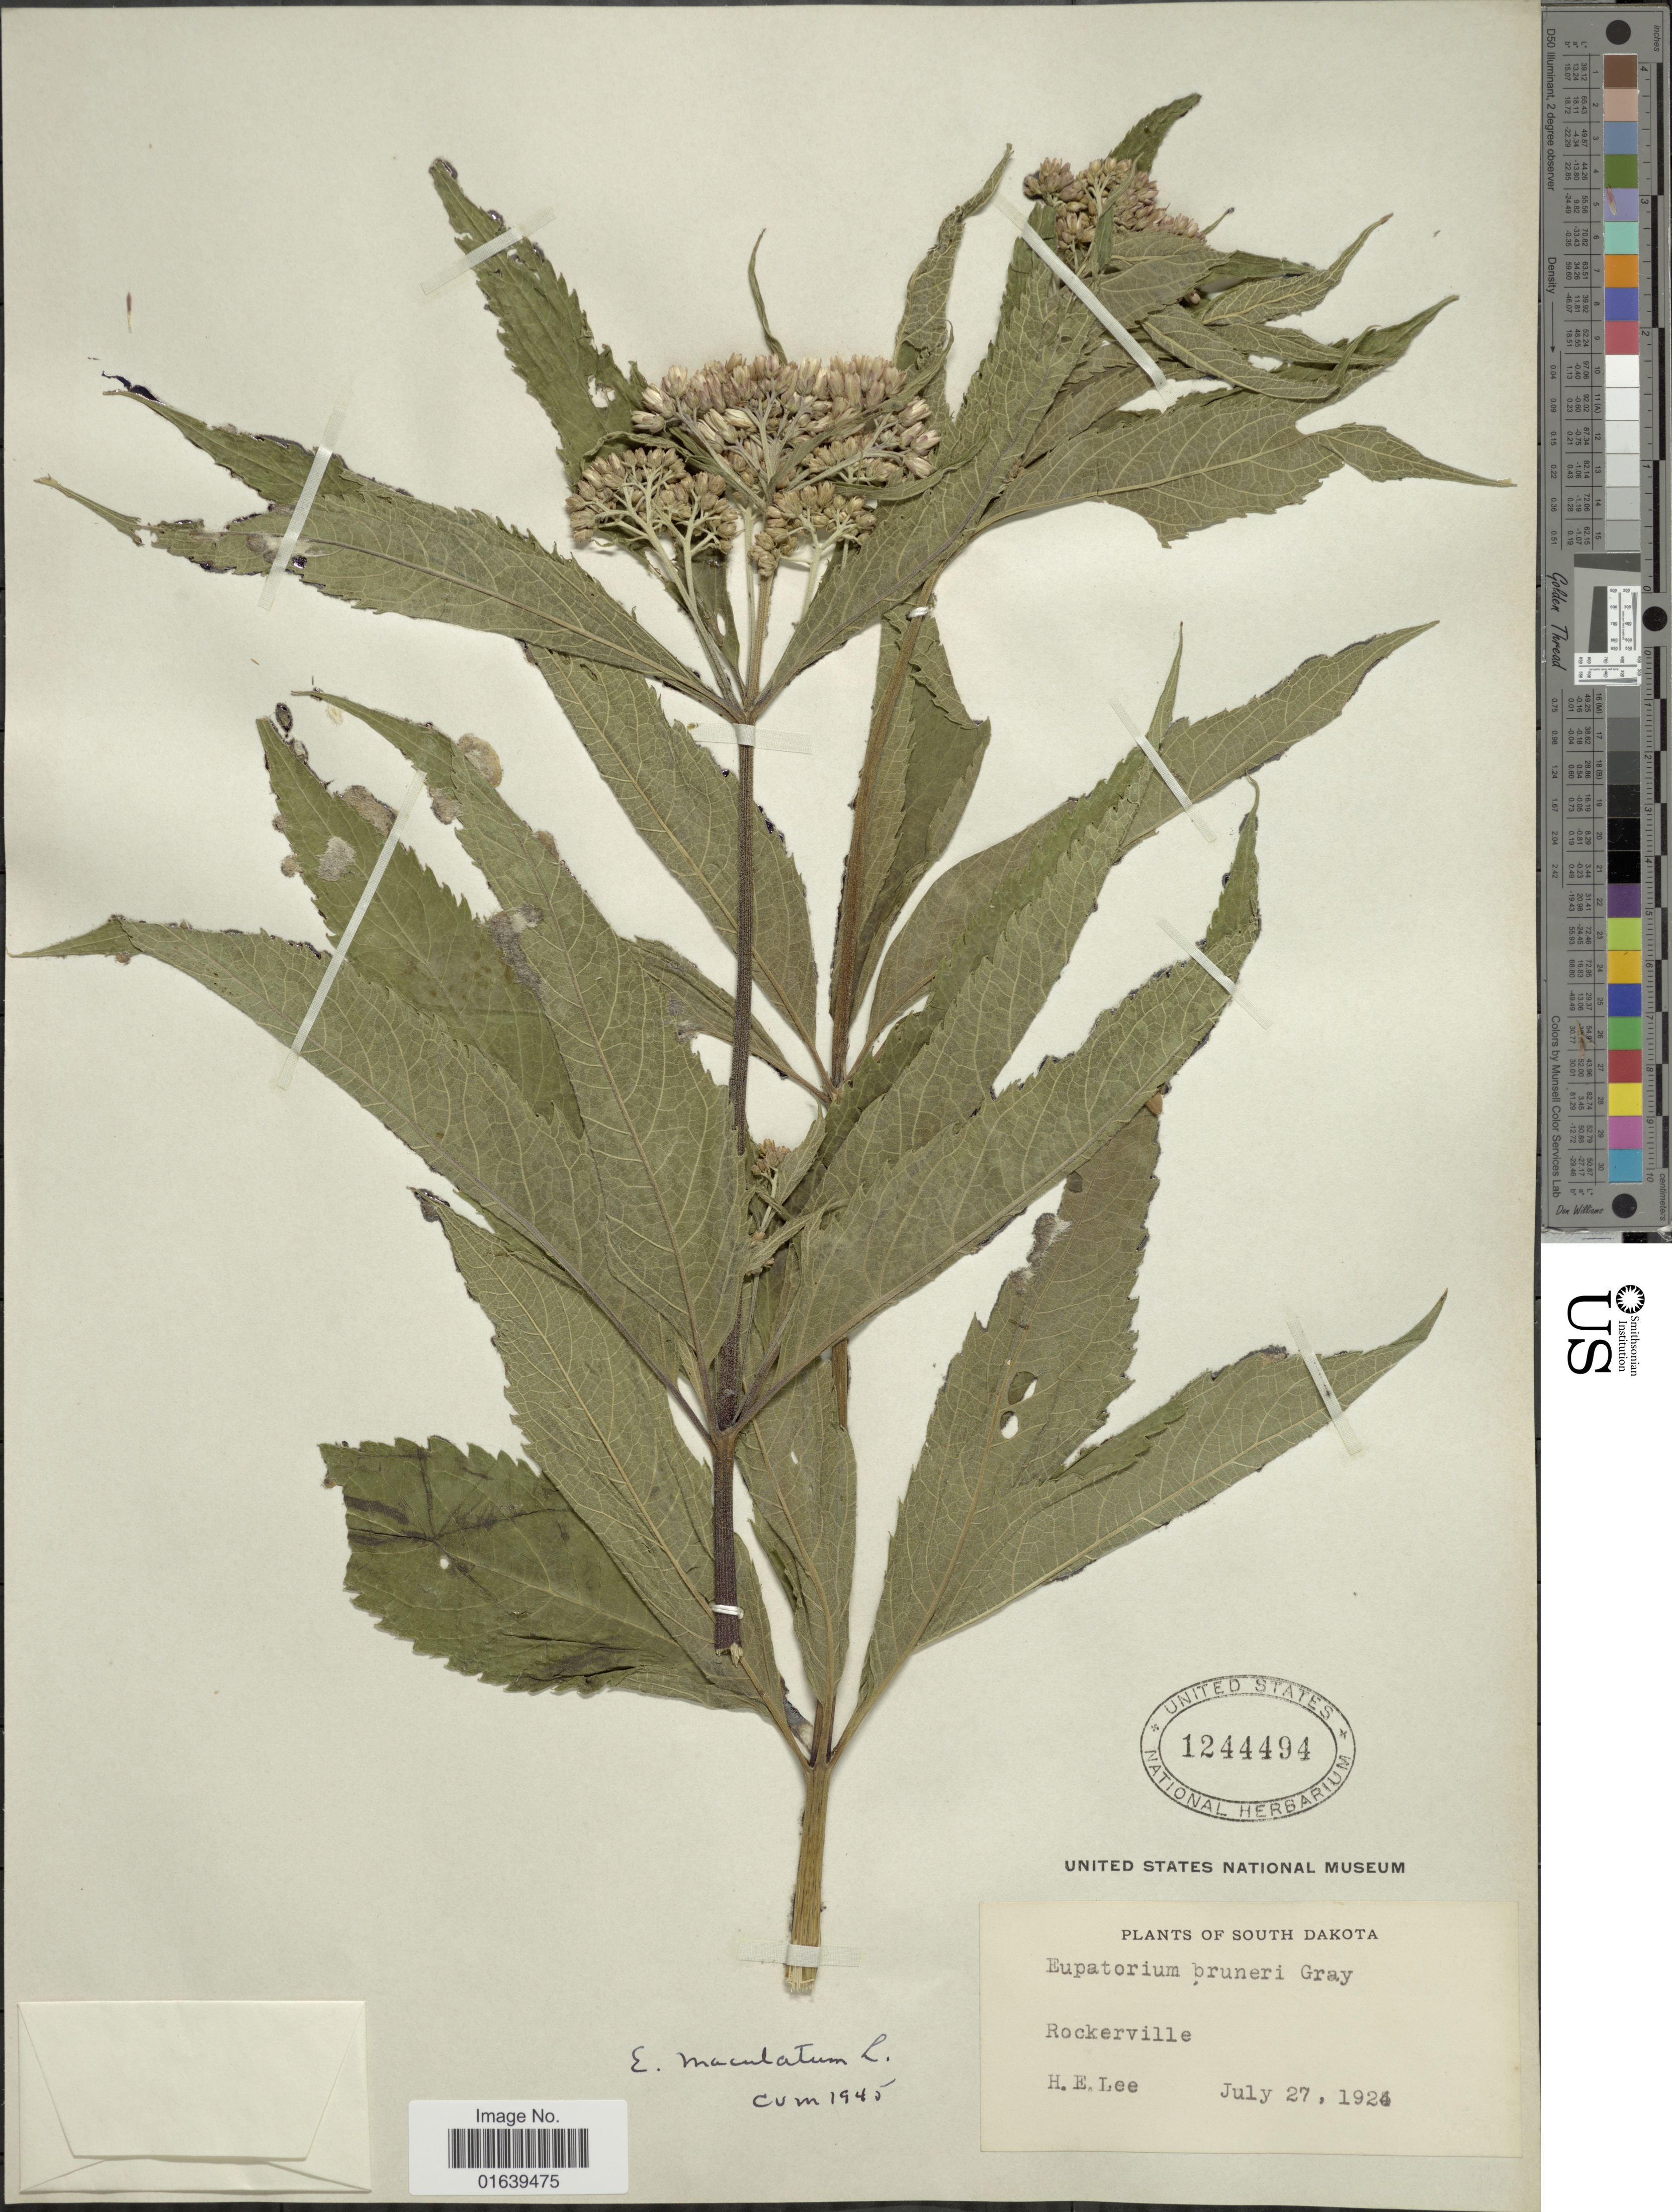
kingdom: Plantae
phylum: Tracheophyta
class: Magnoliopsida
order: Asterales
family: Asteraceae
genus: Eupatorium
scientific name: Eupatorium maculatum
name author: L.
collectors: H. Lee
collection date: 1924-07-27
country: United States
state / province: South Dakota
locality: Rockerville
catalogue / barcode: US 1244494